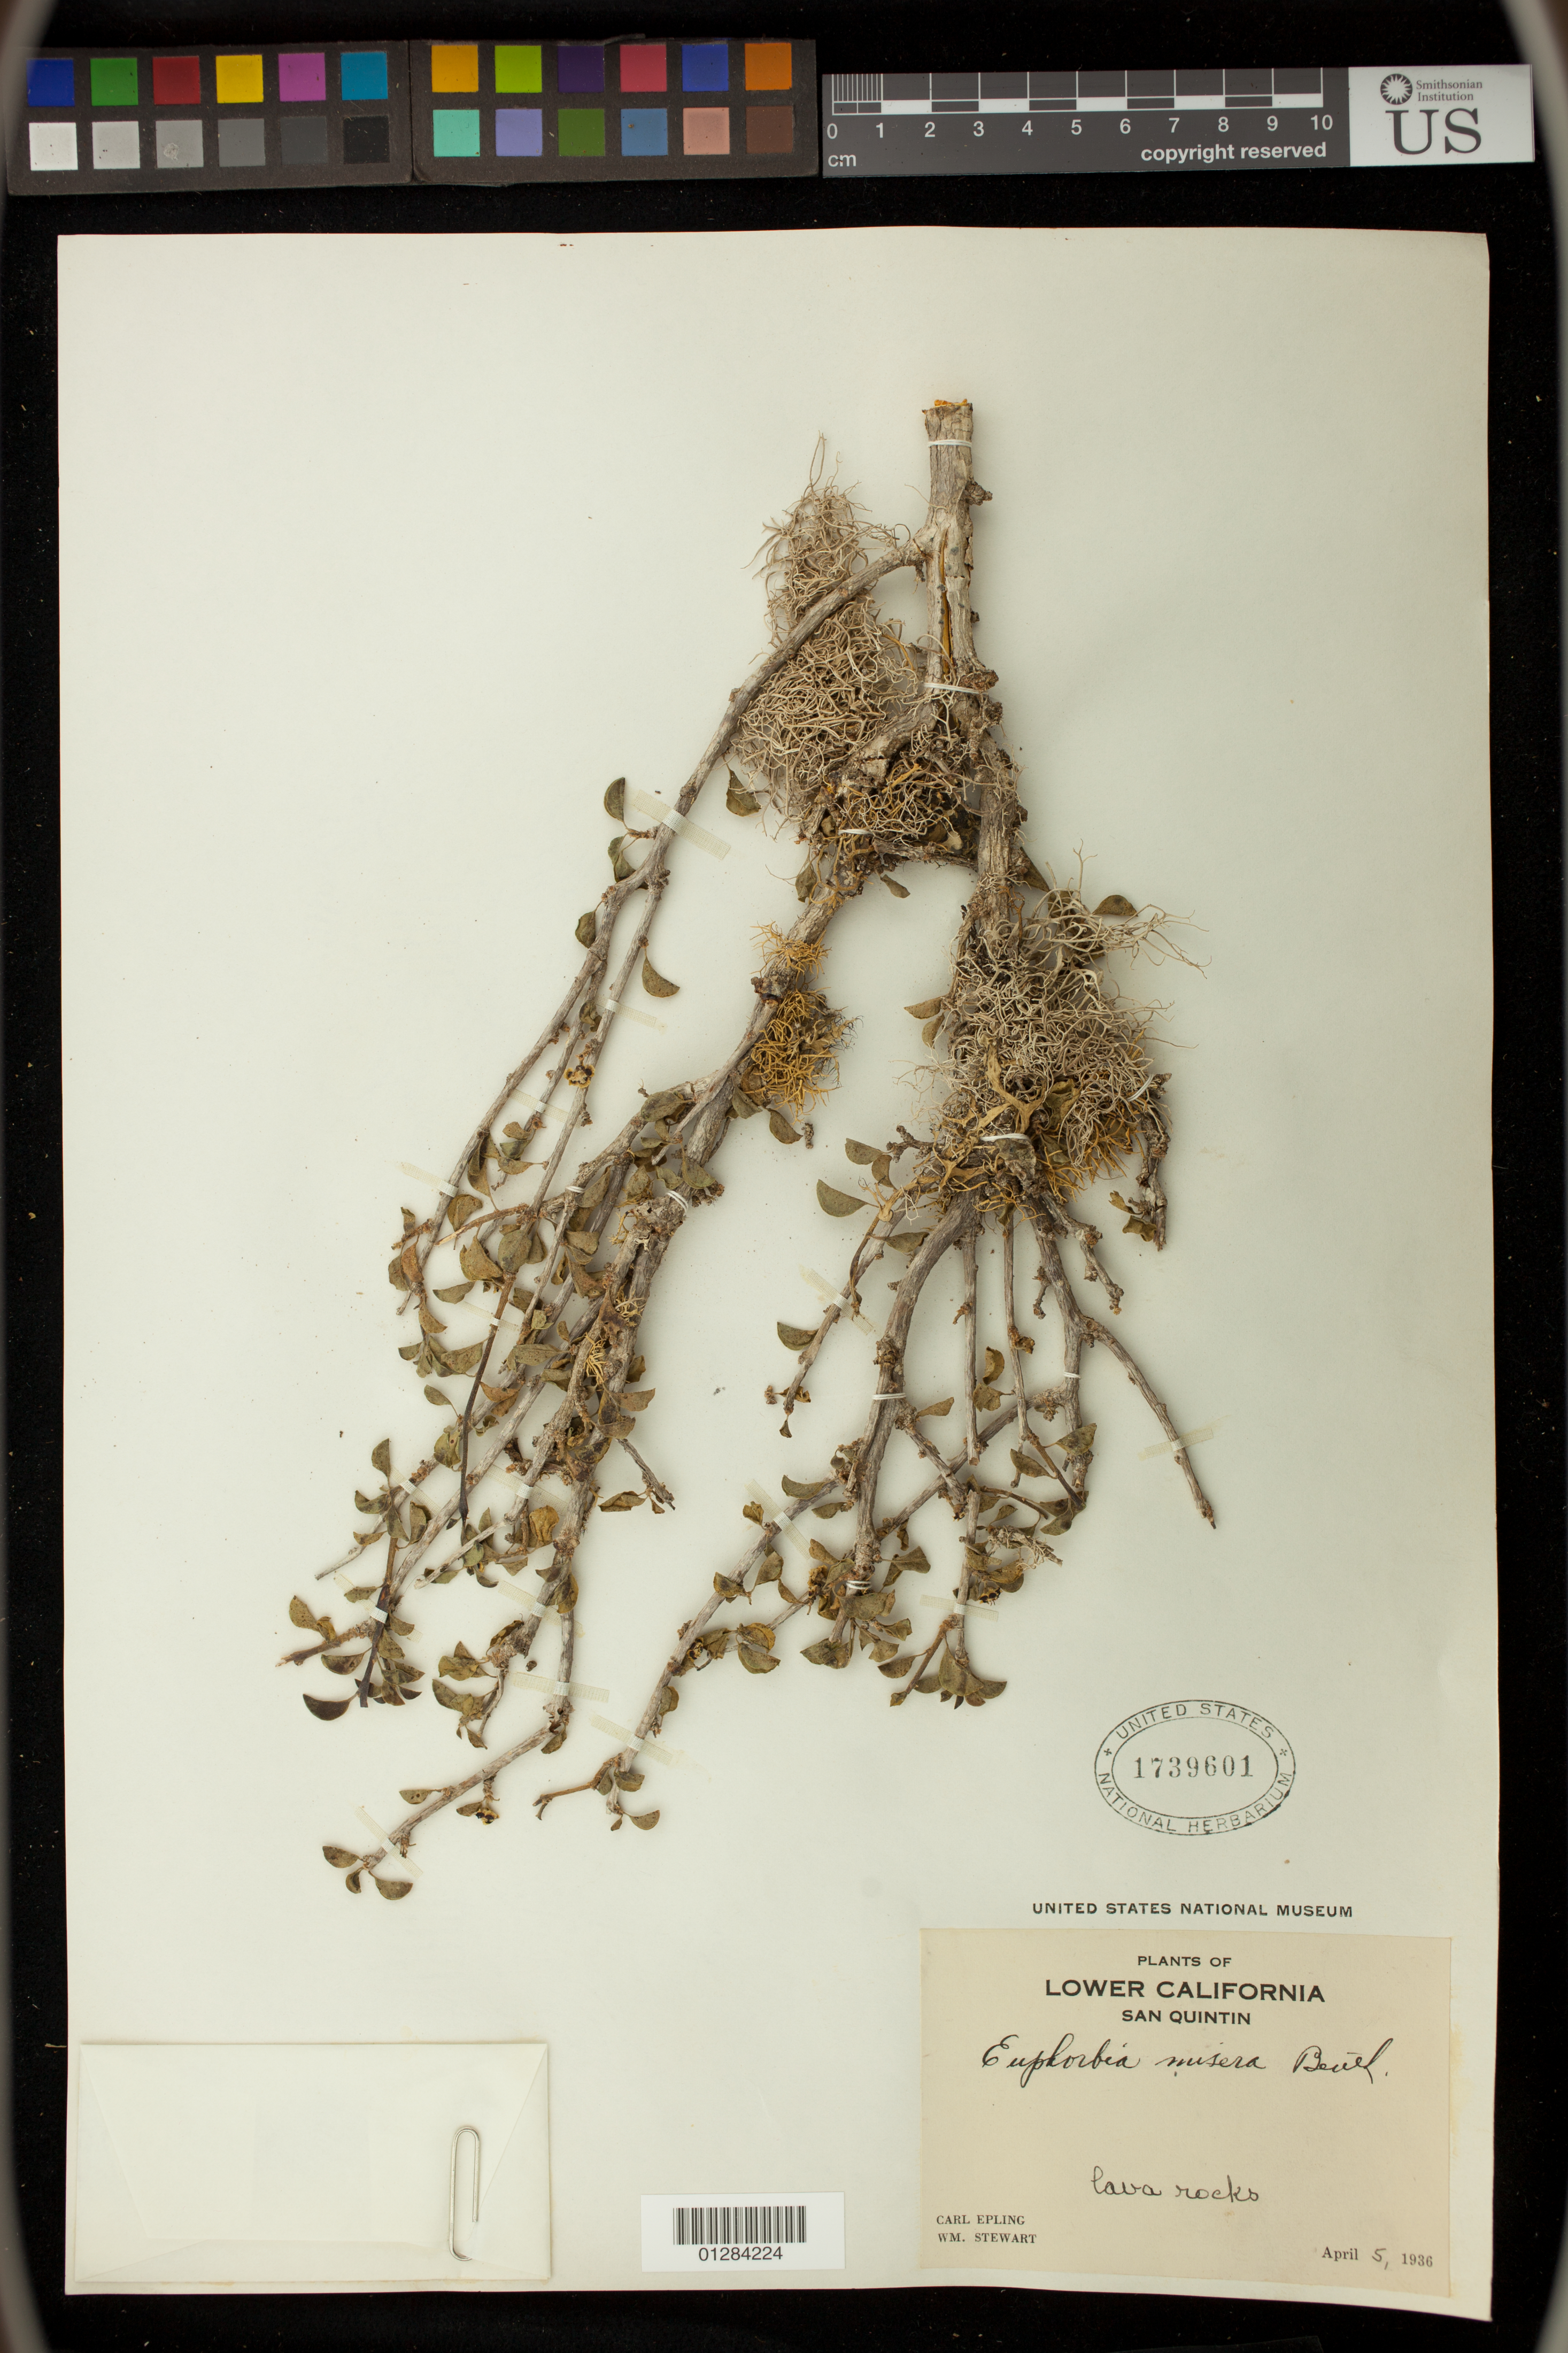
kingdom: Plantae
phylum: Tracheophyta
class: Magnoliopsida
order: Malpighiales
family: Euphorbiaceae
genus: Euphorbia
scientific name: Euphorbia misera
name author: Benth.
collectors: C. C. Epling & W. Stewart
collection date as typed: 5 Apr 1936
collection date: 1936-04-05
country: Mexico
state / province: Baja California Norte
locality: San Quintin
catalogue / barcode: US 1739601